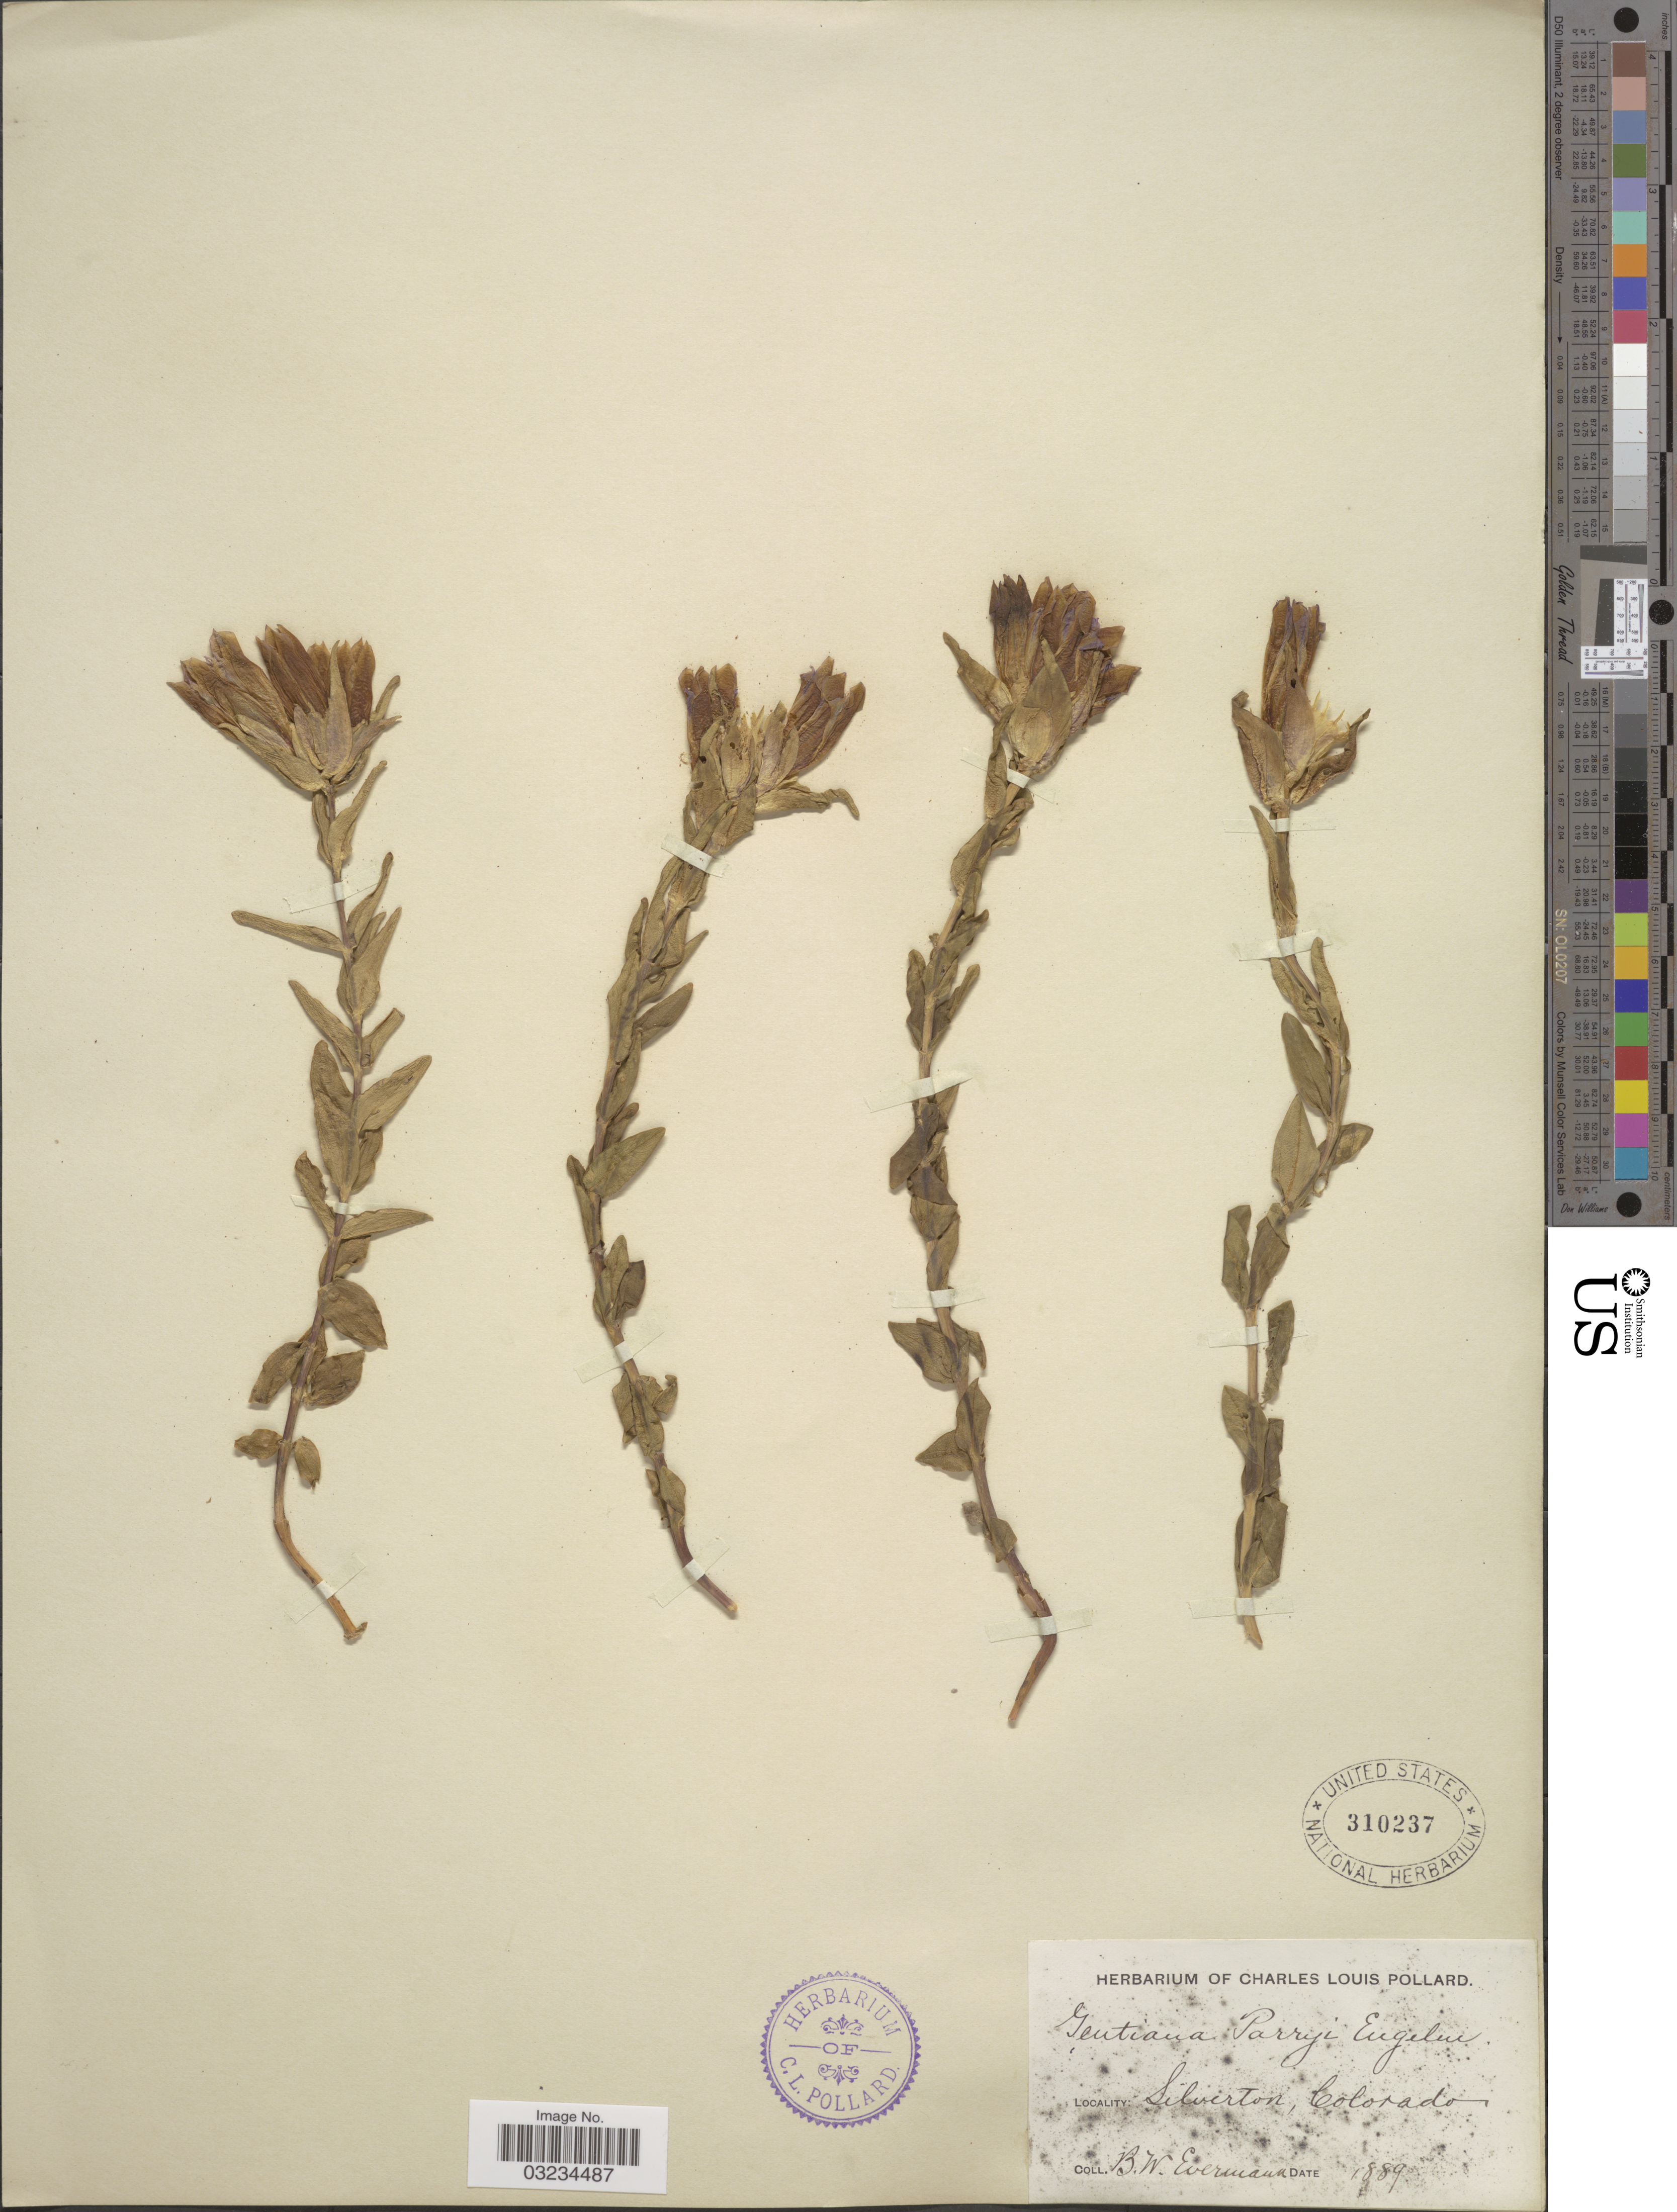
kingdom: Plantae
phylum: Tracheophyta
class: Magnoliopsida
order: Gentianales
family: Gentianaceae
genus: Gentiana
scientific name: Gentiana parryi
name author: Engelm.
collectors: B. W. Evermann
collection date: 1889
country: United States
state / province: Colorado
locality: Silverton.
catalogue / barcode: US 310237